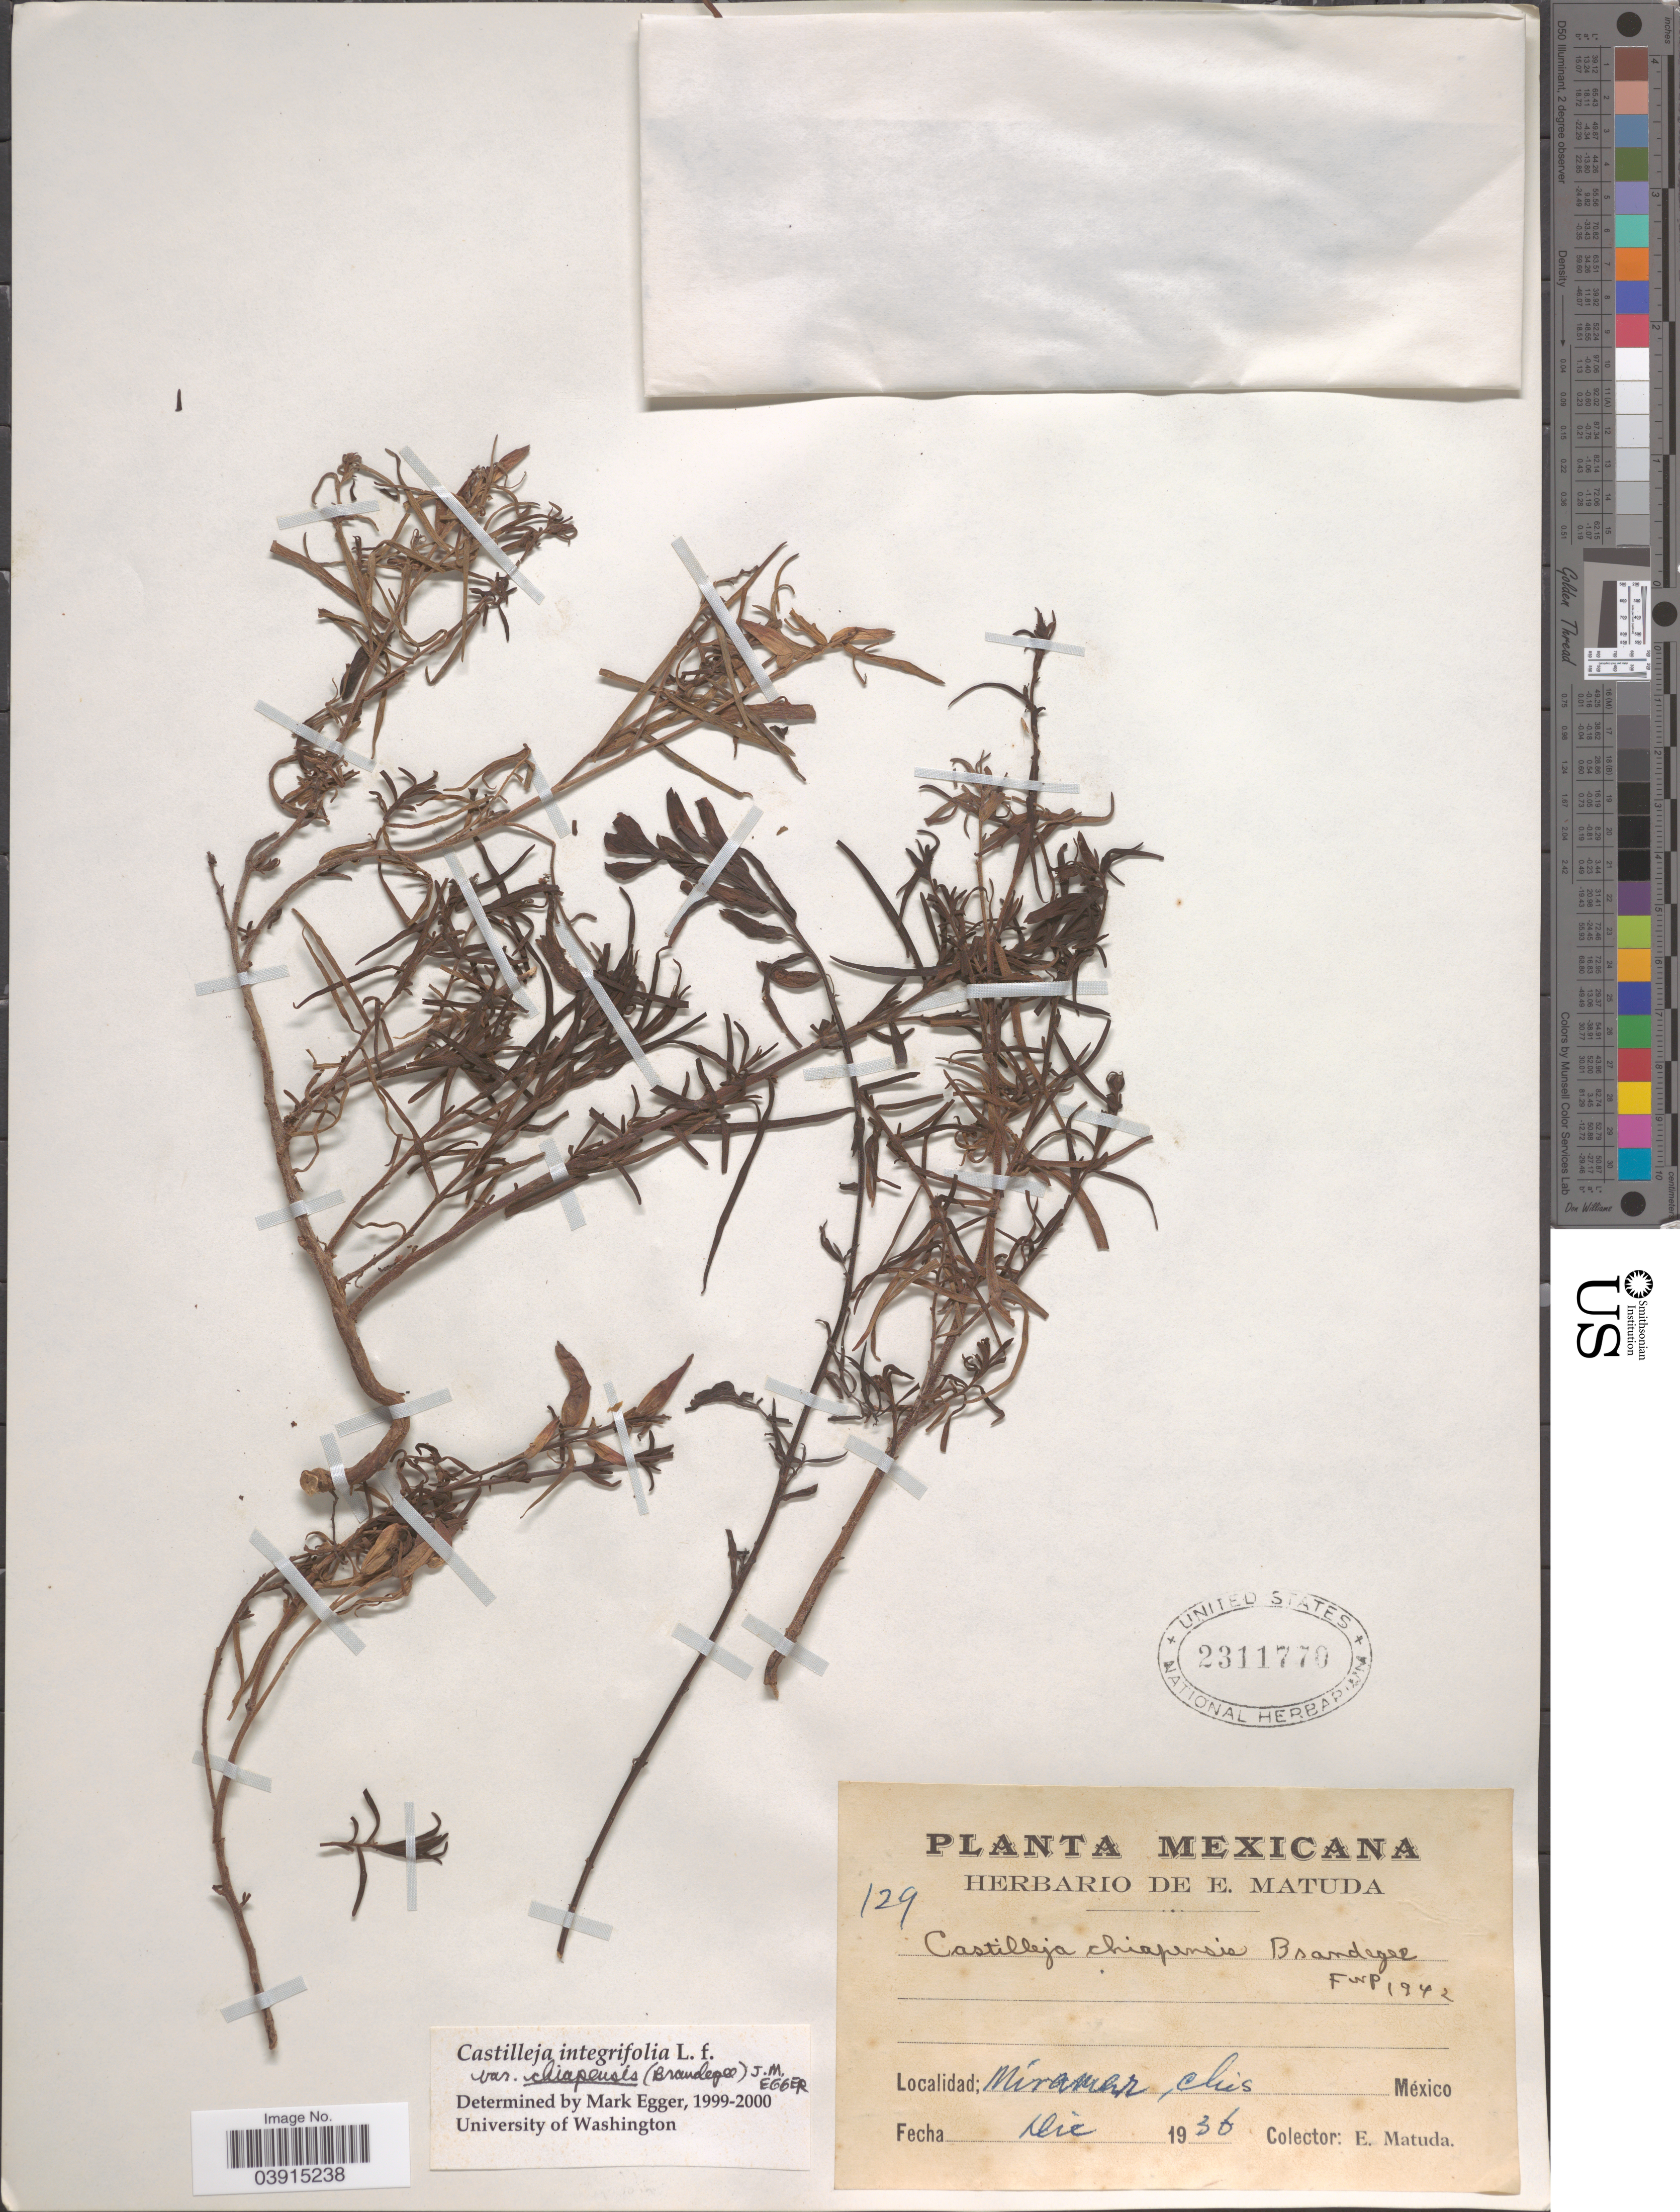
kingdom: Plantae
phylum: Tracheophyta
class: Magnoliopsida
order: Lamiales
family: Orobanchaceae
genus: Castilleja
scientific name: Castilleja integrifolia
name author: L. f.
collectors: E. Matuda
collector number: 129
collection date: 1936-12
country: Mexico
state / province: Chiapas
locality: Miramar.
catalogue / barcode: US 2311770